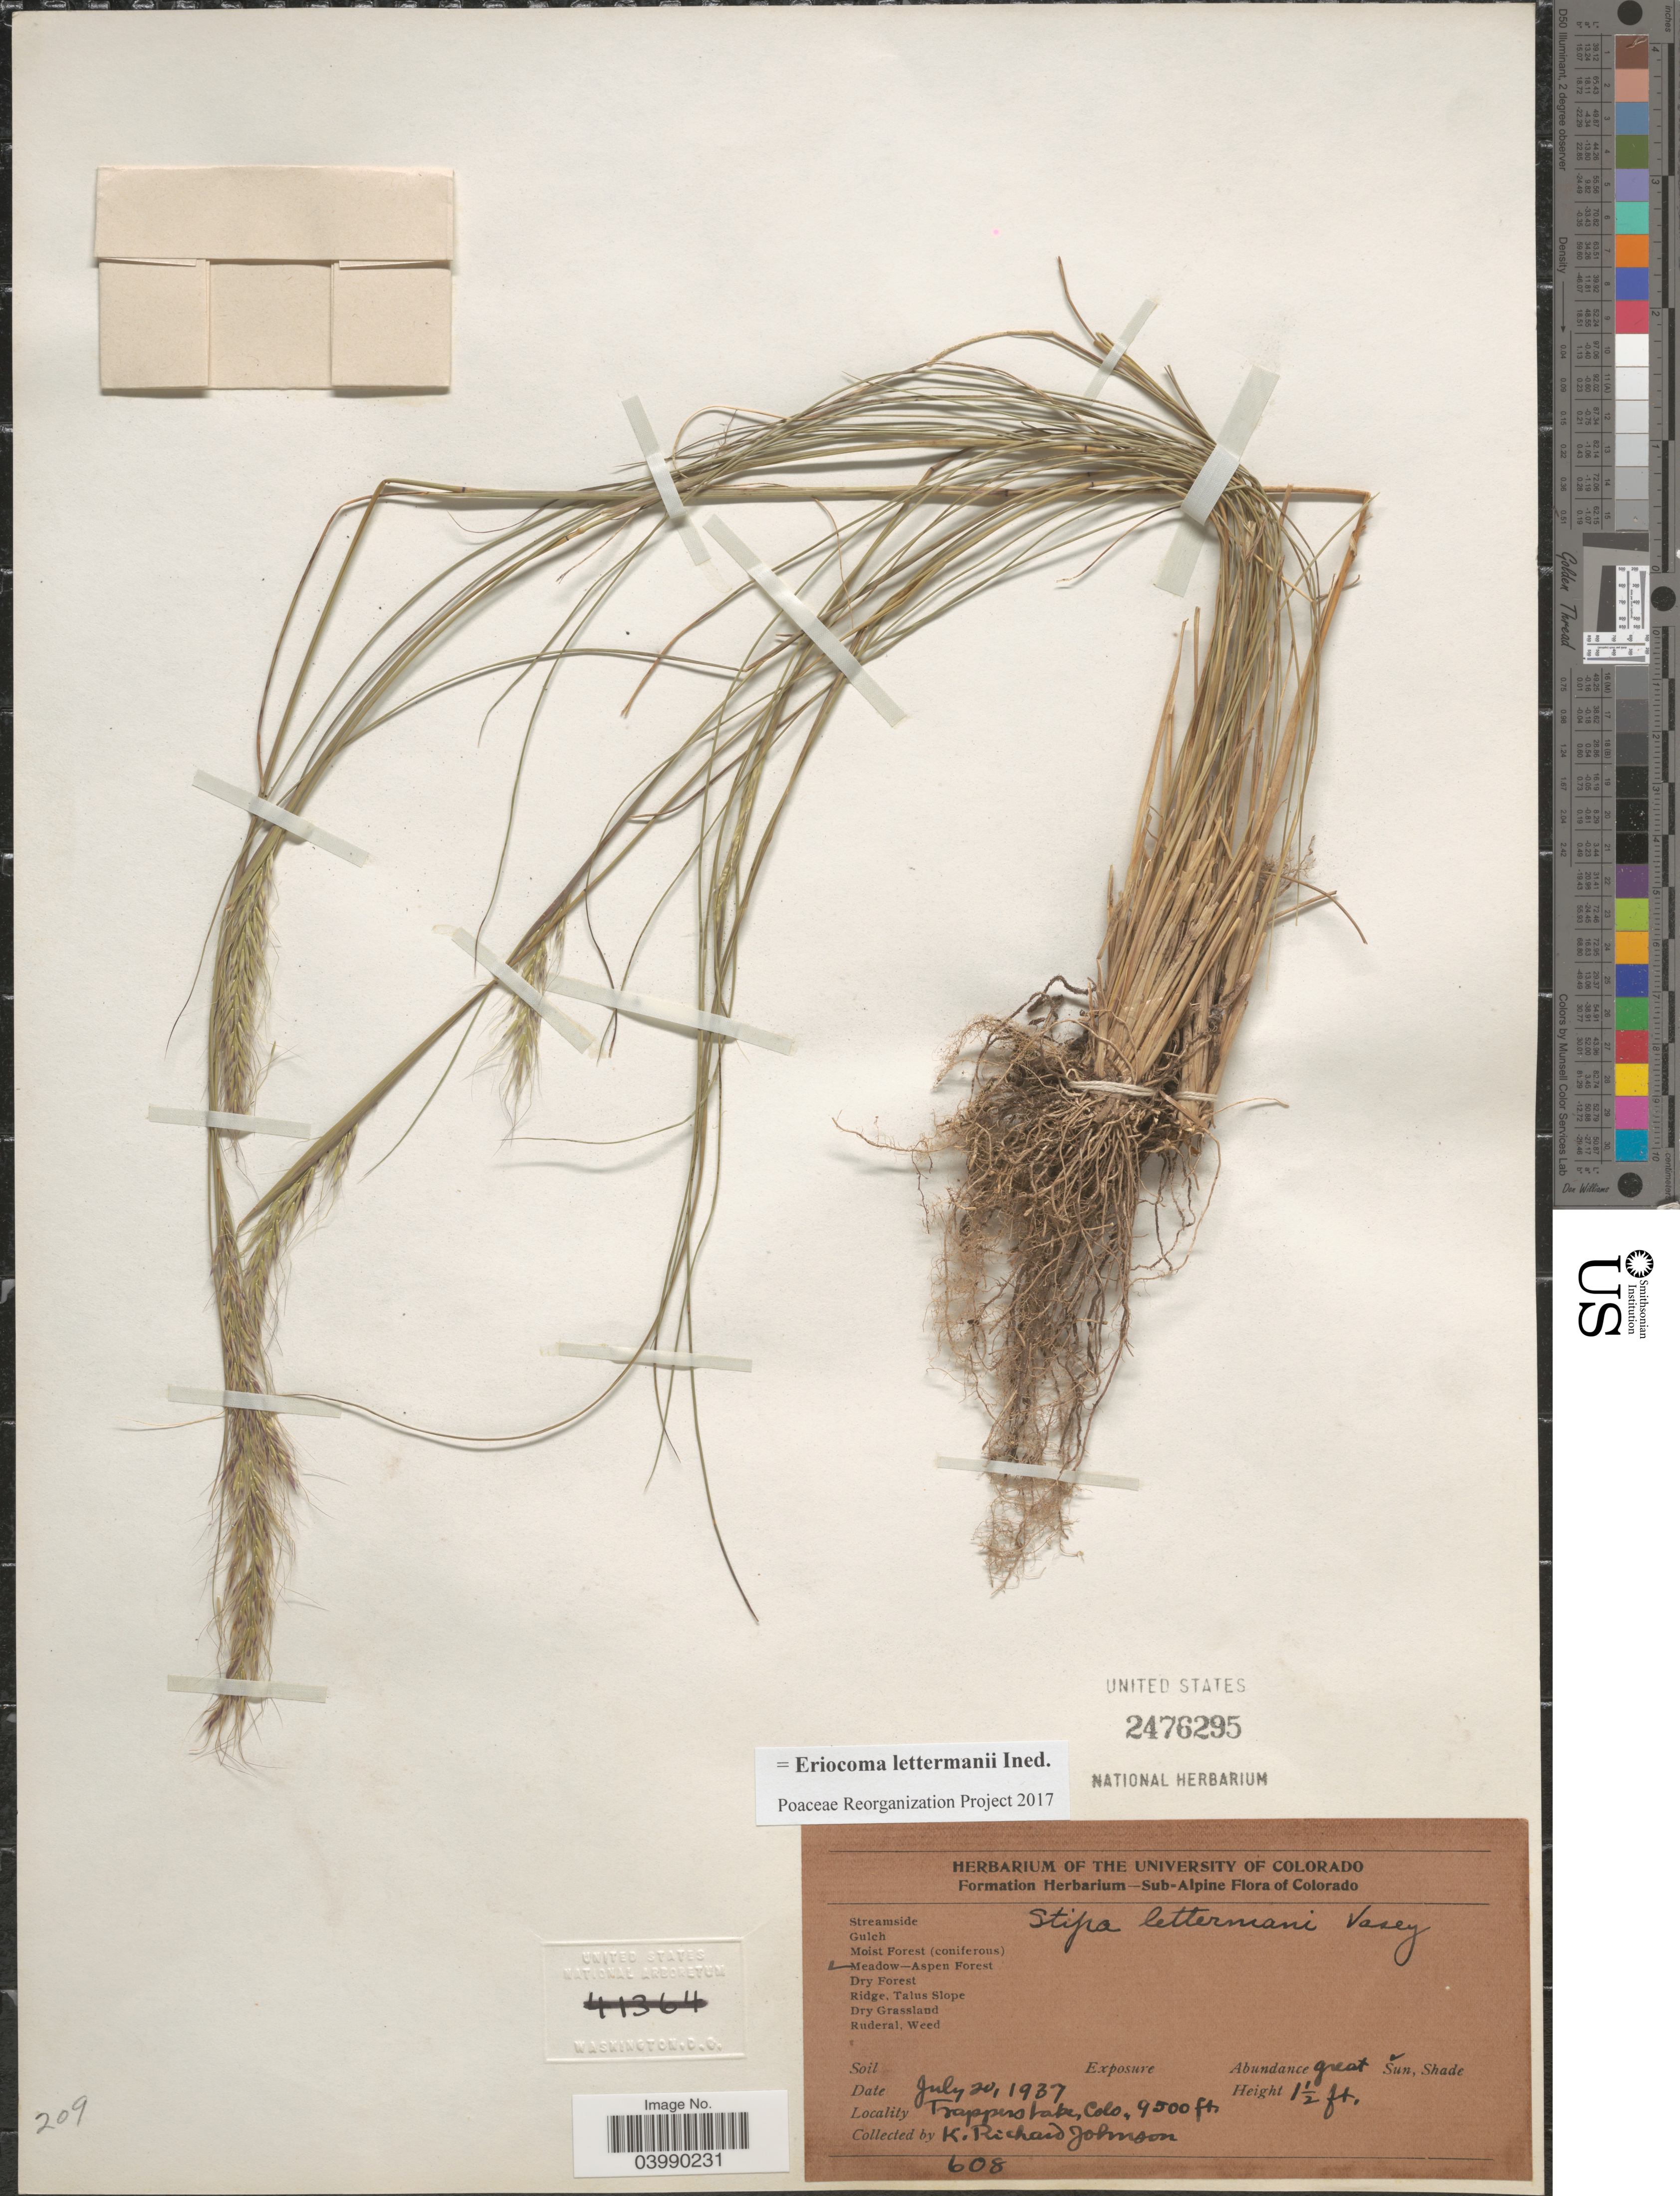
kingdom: Plantae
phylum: Tracheophyta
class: Liliopsida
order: Poales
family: Poaceae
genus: Eriocoma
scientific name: Eriocoma lettermanii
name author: (Vasey) Romasch.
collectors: K. Johnson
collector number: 608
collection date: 1937-07-20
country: United States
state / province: Colorado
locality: Trappers Lake.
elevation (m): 2896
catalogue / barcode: US 2476295